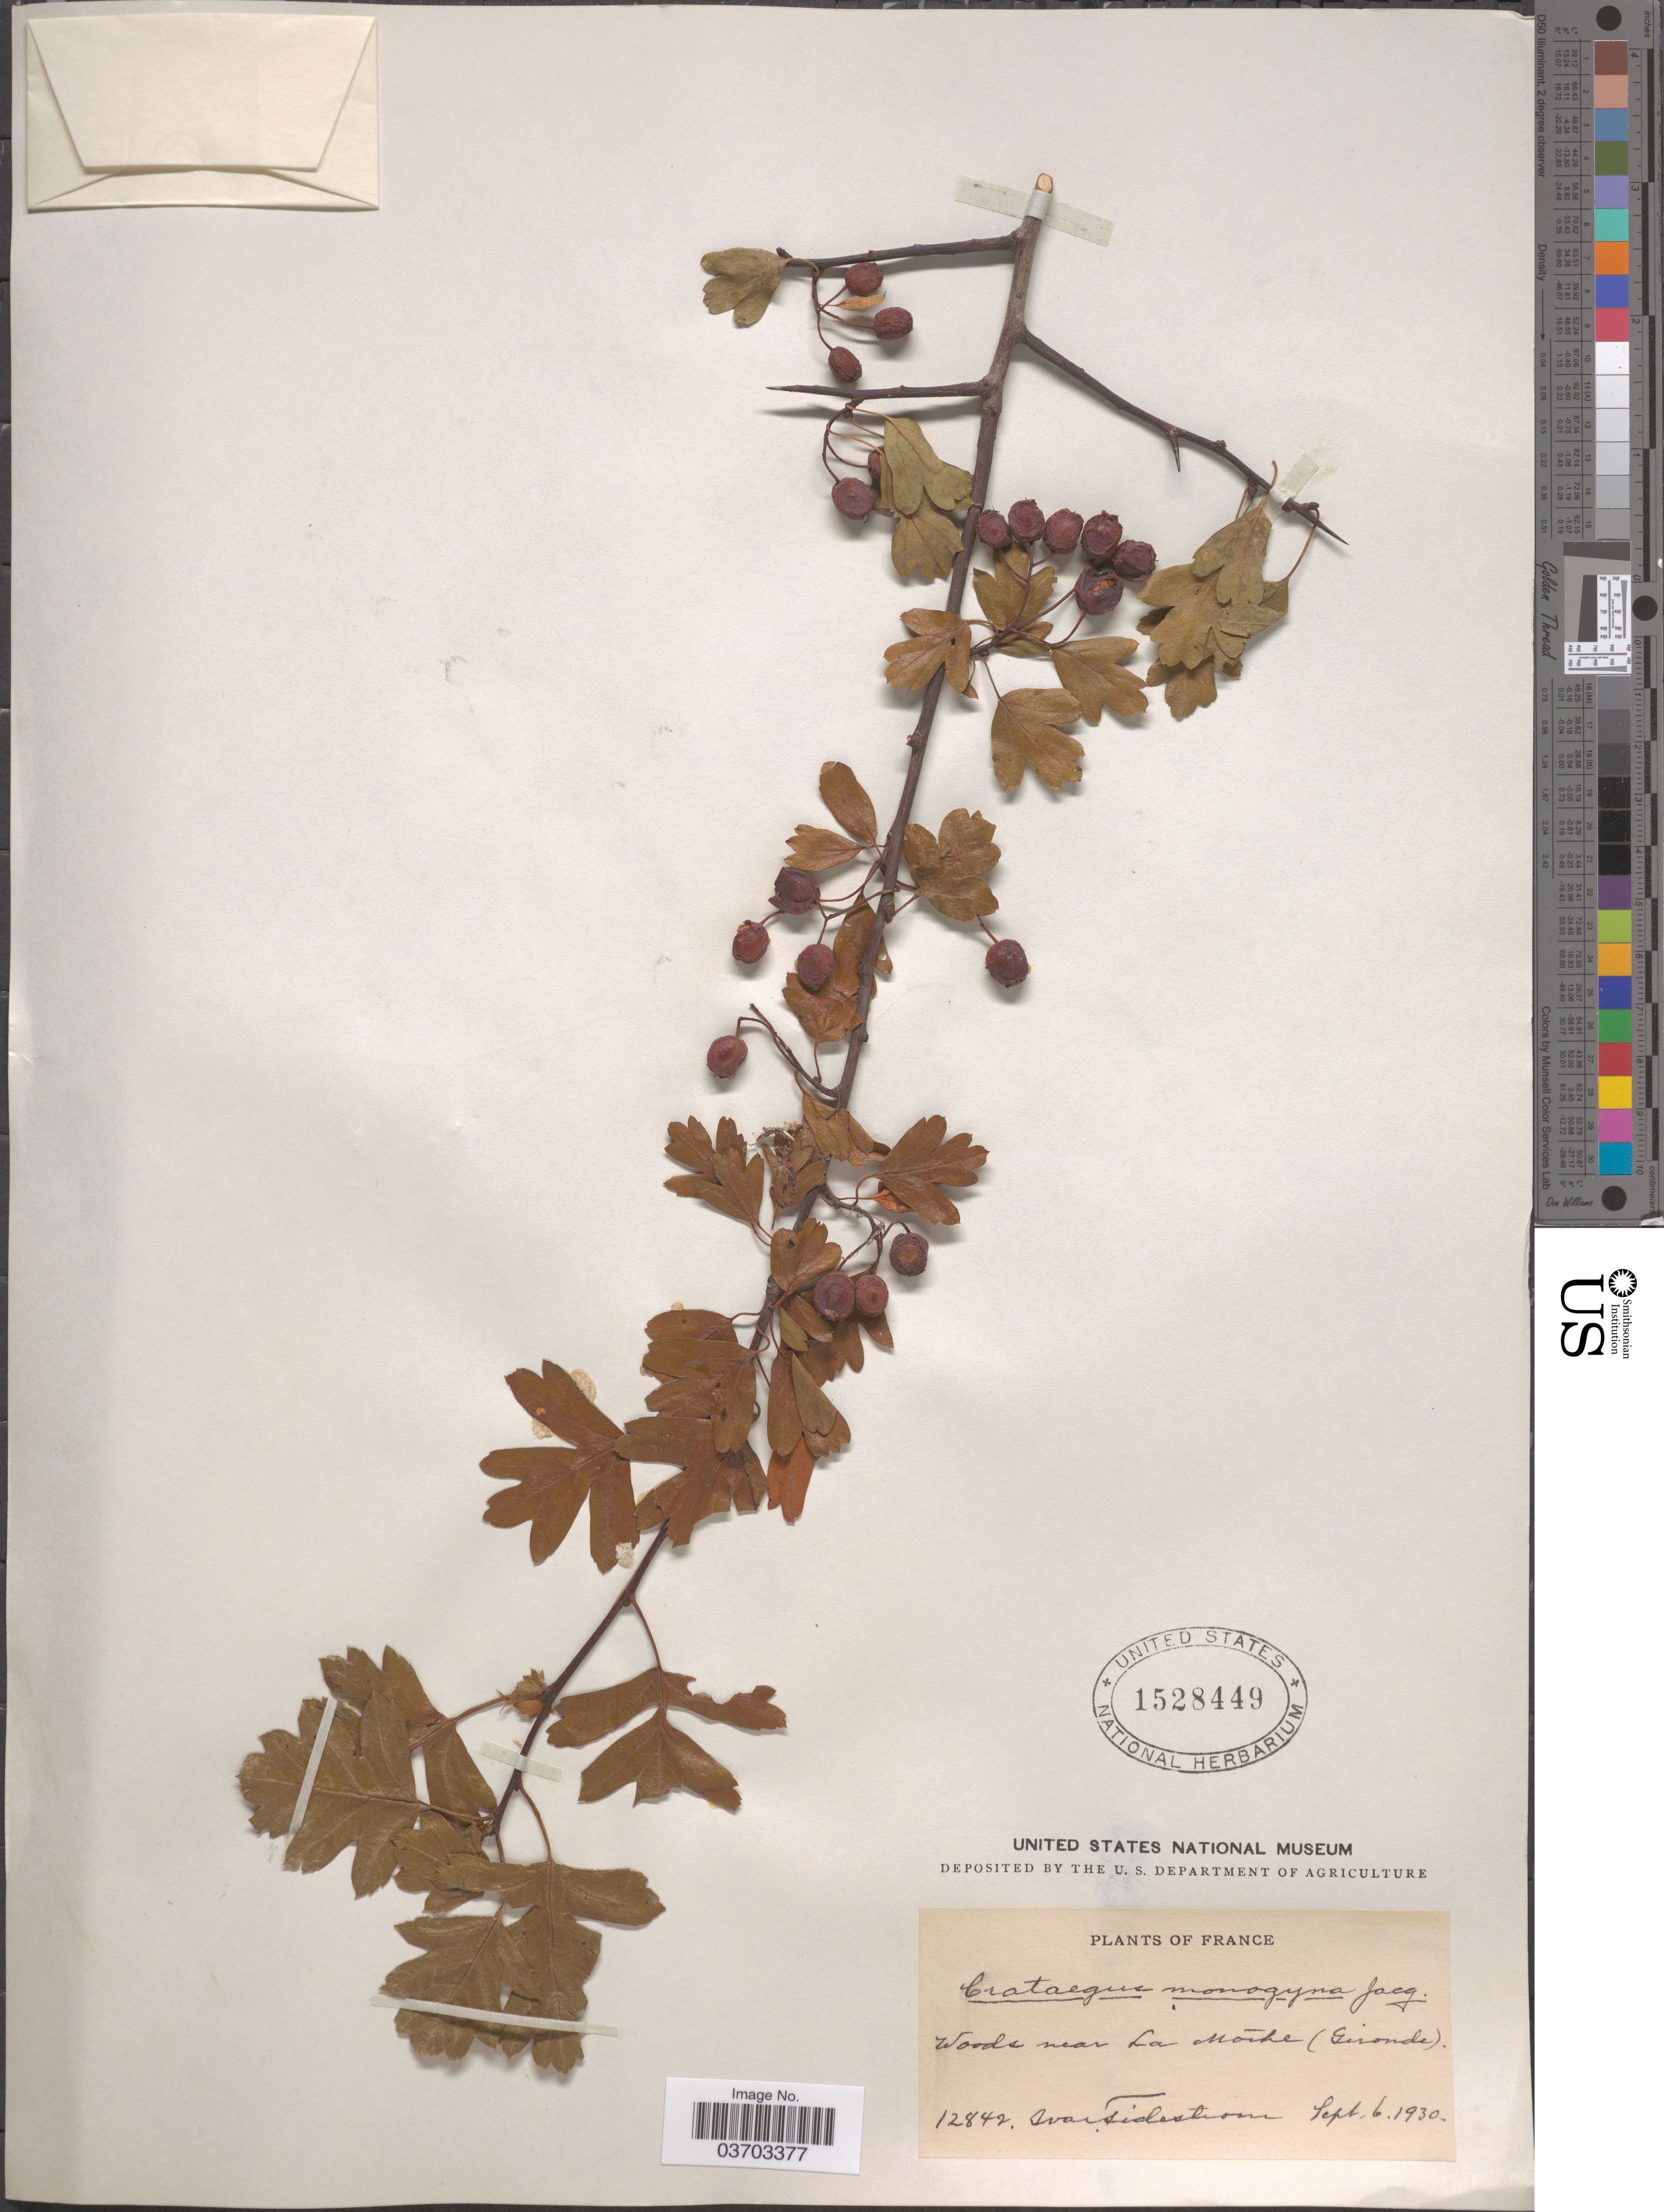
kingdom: Plantae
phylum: Tracheophyta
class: Magnoliopsida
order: Rosales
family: Rosaceae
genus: Crataegus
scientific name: Crataegus monogyna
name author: Lindin.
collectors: I. F. Tidestrom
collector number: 12842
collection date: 1930-09-06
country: France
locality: Woods near La Móthe (Gironde).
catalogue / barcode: US 1528449